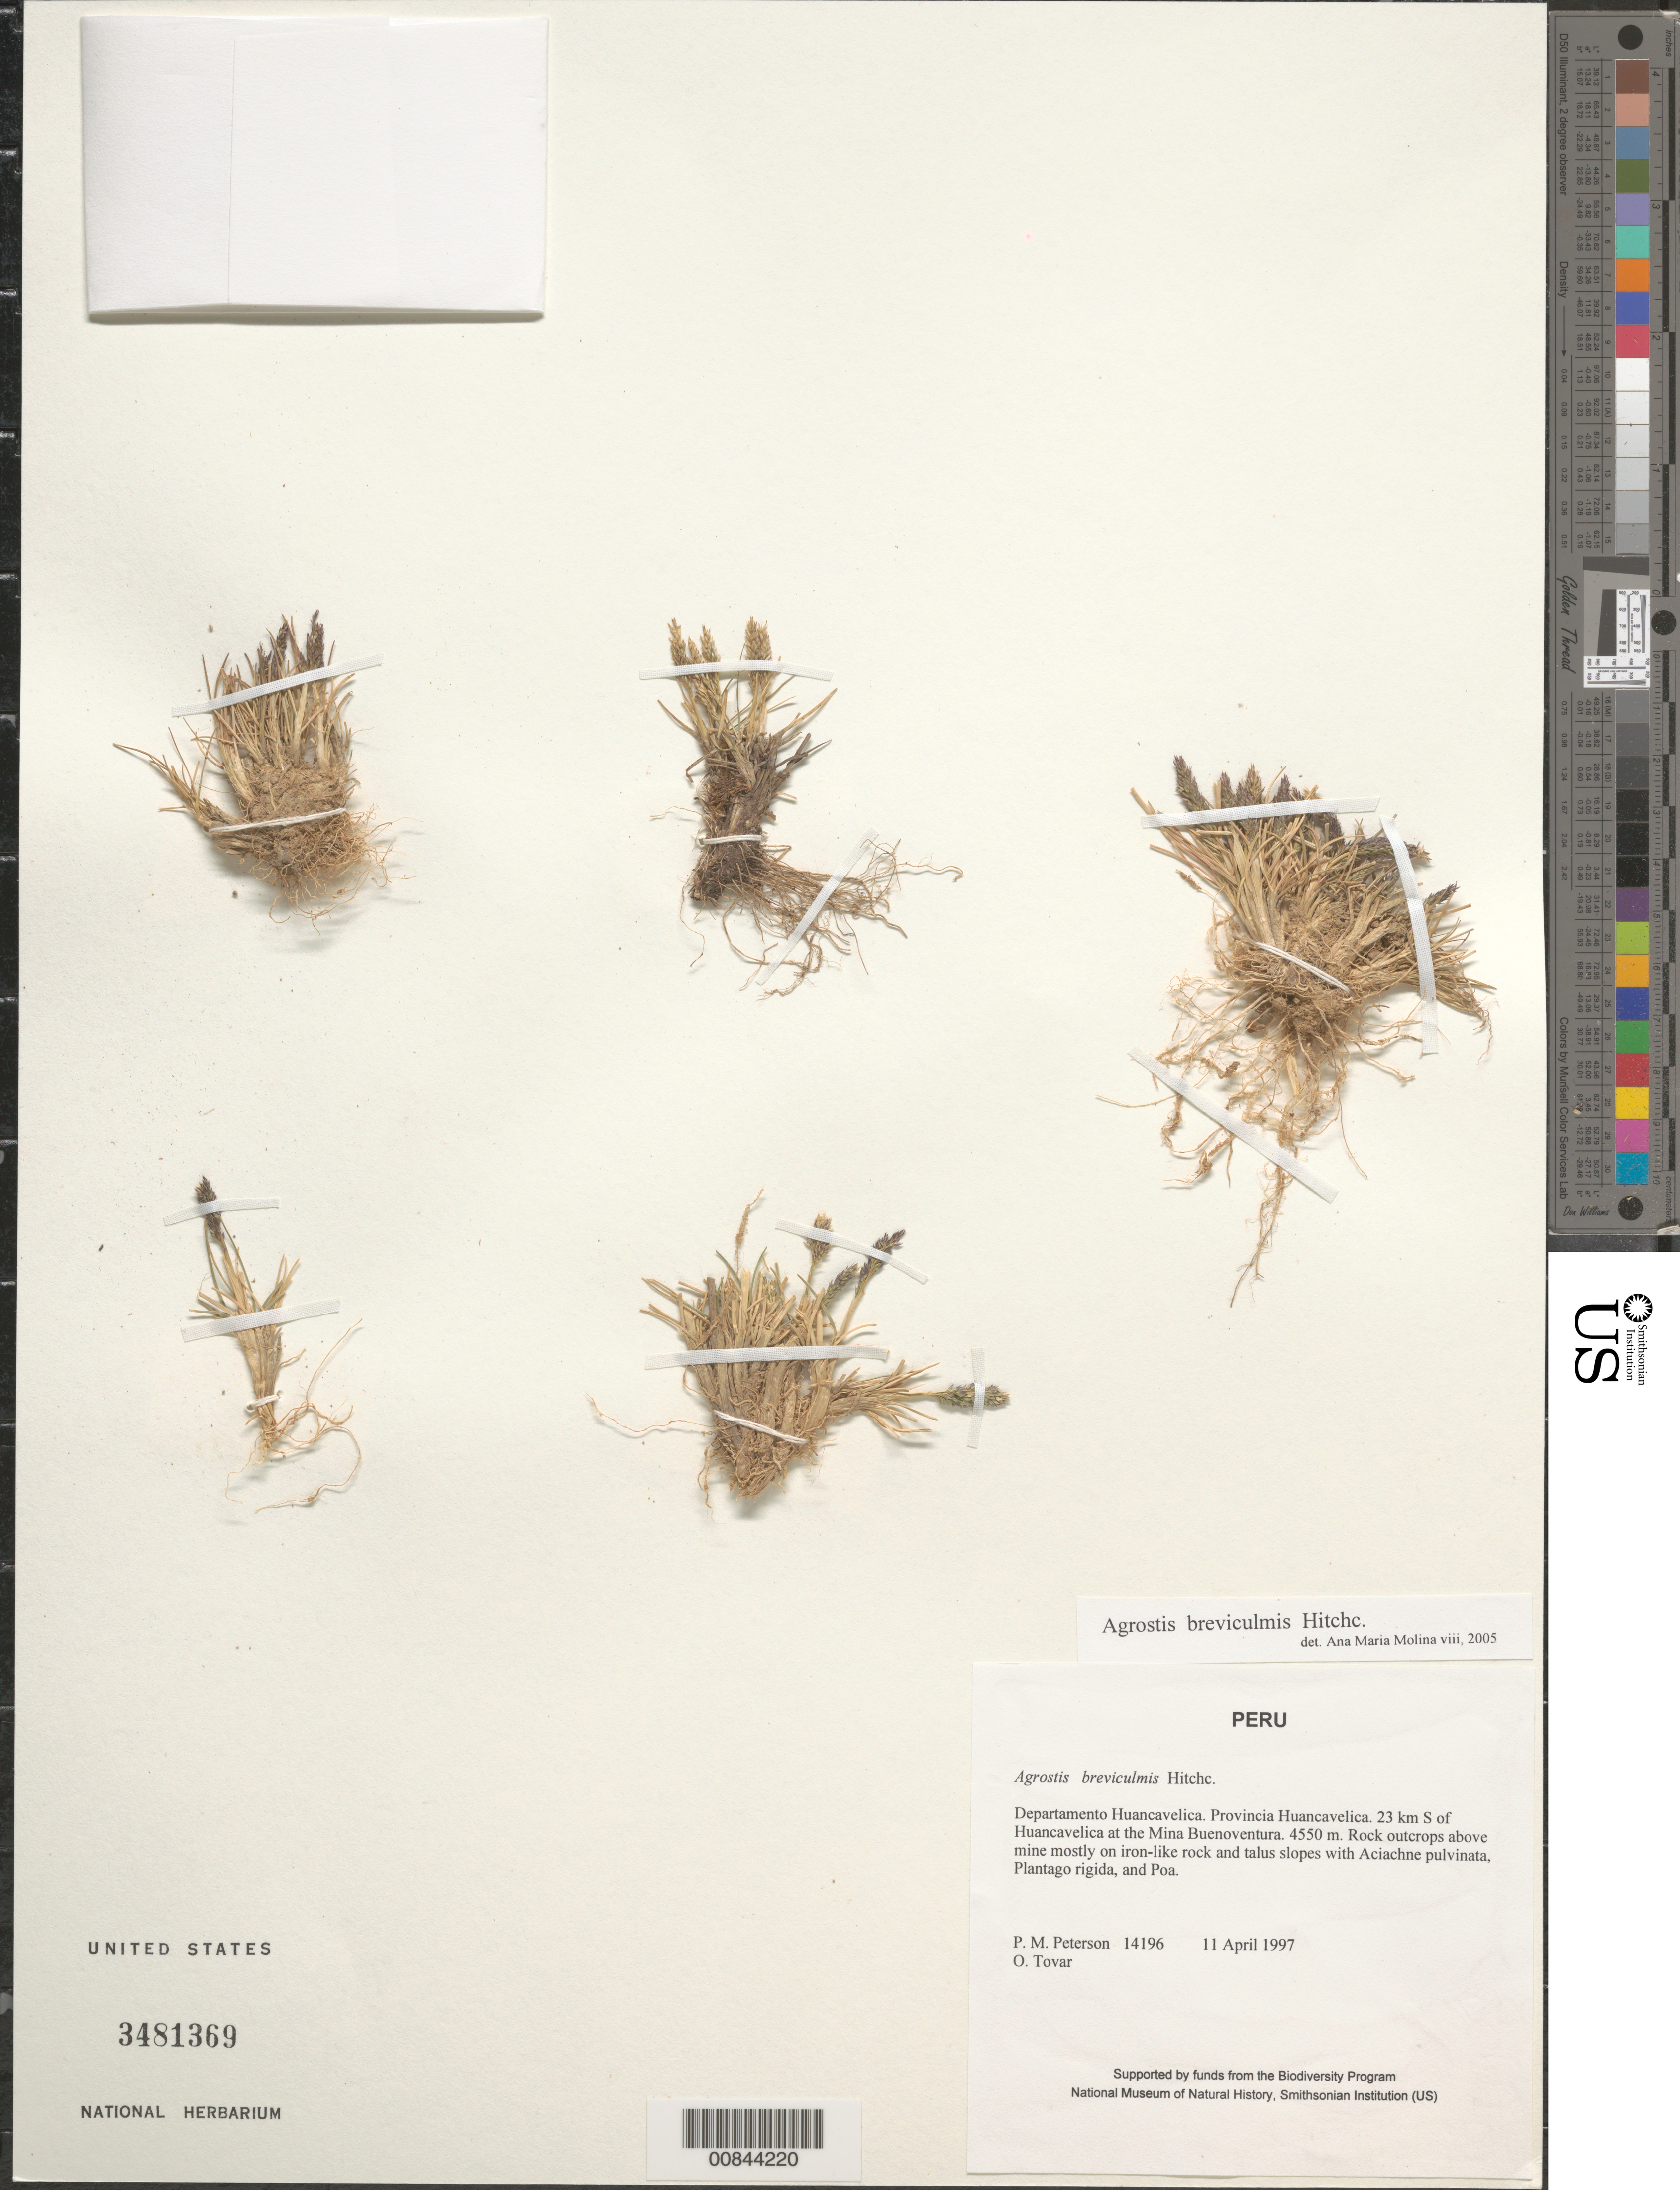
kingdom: Plantae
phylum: Tracheophyta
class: Liliopsida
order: Poales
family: Poaceae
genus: Agrostis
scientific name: Agrostis breviculmis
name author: Hitchc.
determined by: Molina, Ana M. de R.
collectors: P. M. Peterson & Ó. Tovar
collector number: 14196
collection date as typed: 11 Apr 1997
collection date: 1997-04-11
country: Peru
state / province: Huancavelica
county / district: Huancavelica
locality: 23 km S of Huancavelica at the Mina Buenoventura.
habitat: Rock outcrops above mine mostly on iron-like rock and talus slopes with Aciachne pulvinata, Plantago rigida, and Poa.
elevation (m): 4550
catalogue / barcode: US 3481369